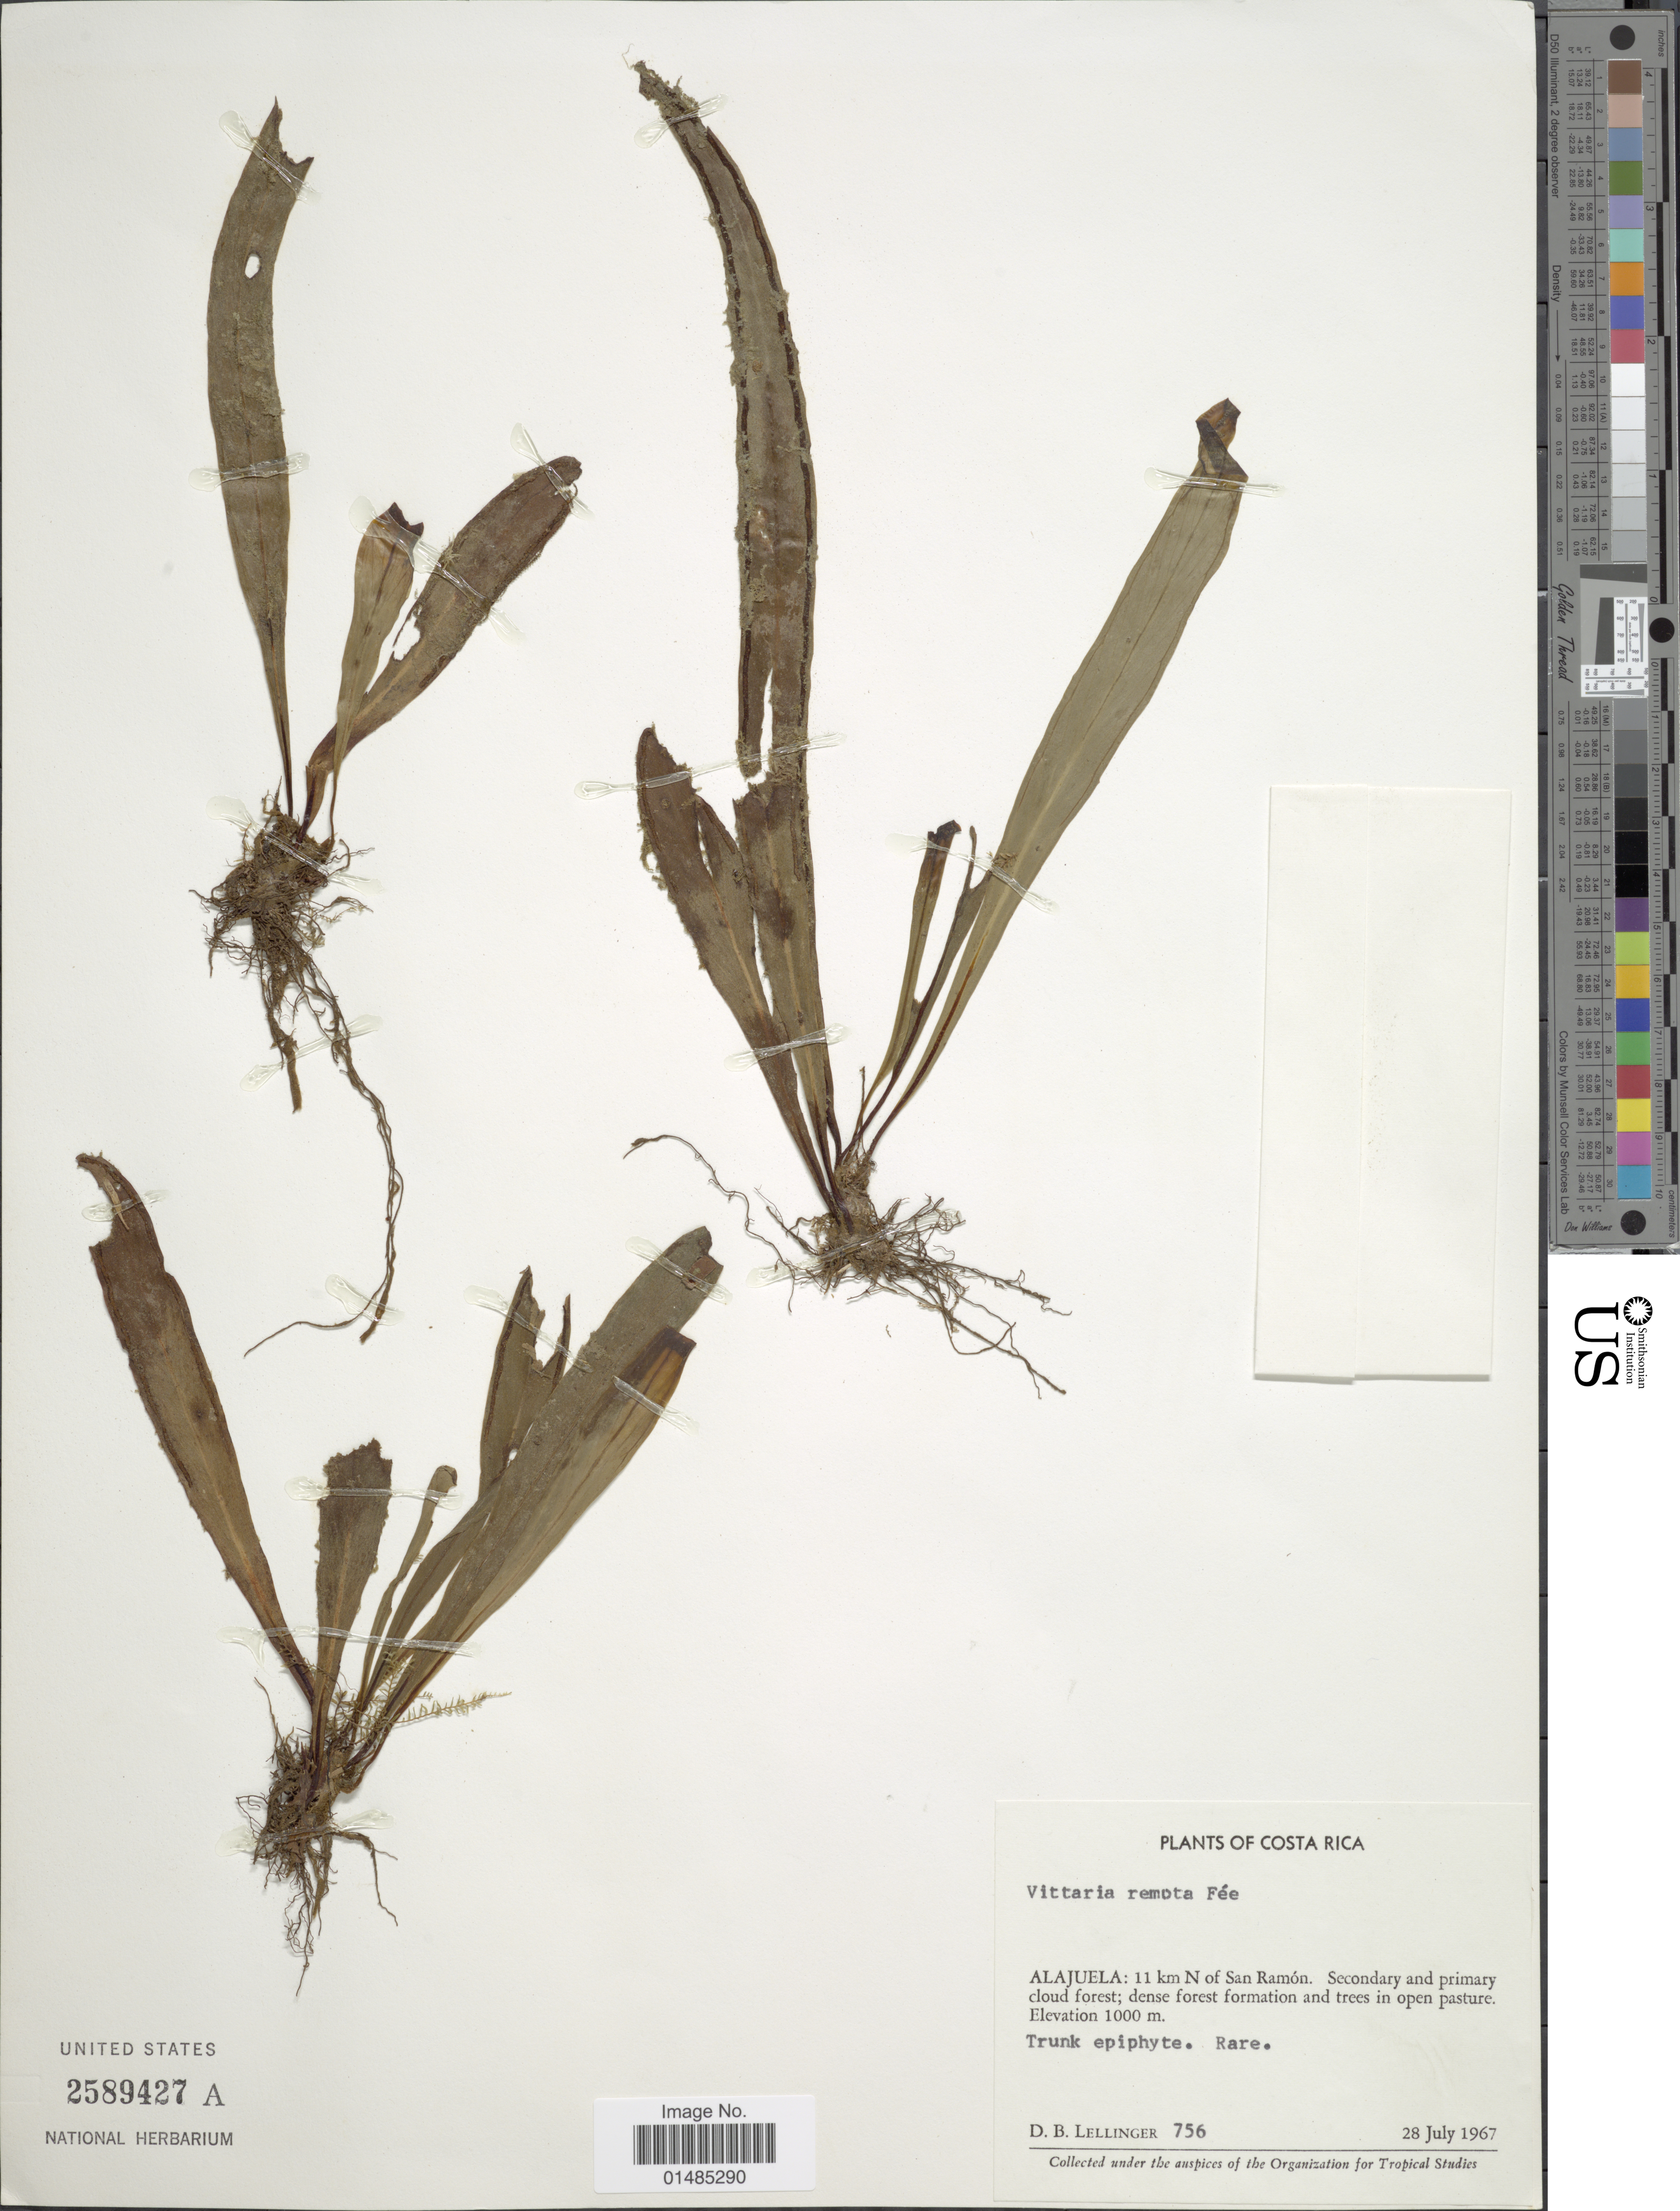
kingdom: Plantae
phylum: Tracheophyta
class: Polypodiopsida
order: Polypodiales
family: Pteridaceae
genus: Radiovittaria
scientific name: Radiovittaria remota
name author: (Fée) E.H. Crane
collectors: D. B. Lellinger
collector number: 756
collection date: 1967-07-28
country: Costa Rica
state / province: Alajuela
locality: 11 km N of San Ramón.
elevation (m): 1000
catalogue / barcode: US 2589427A